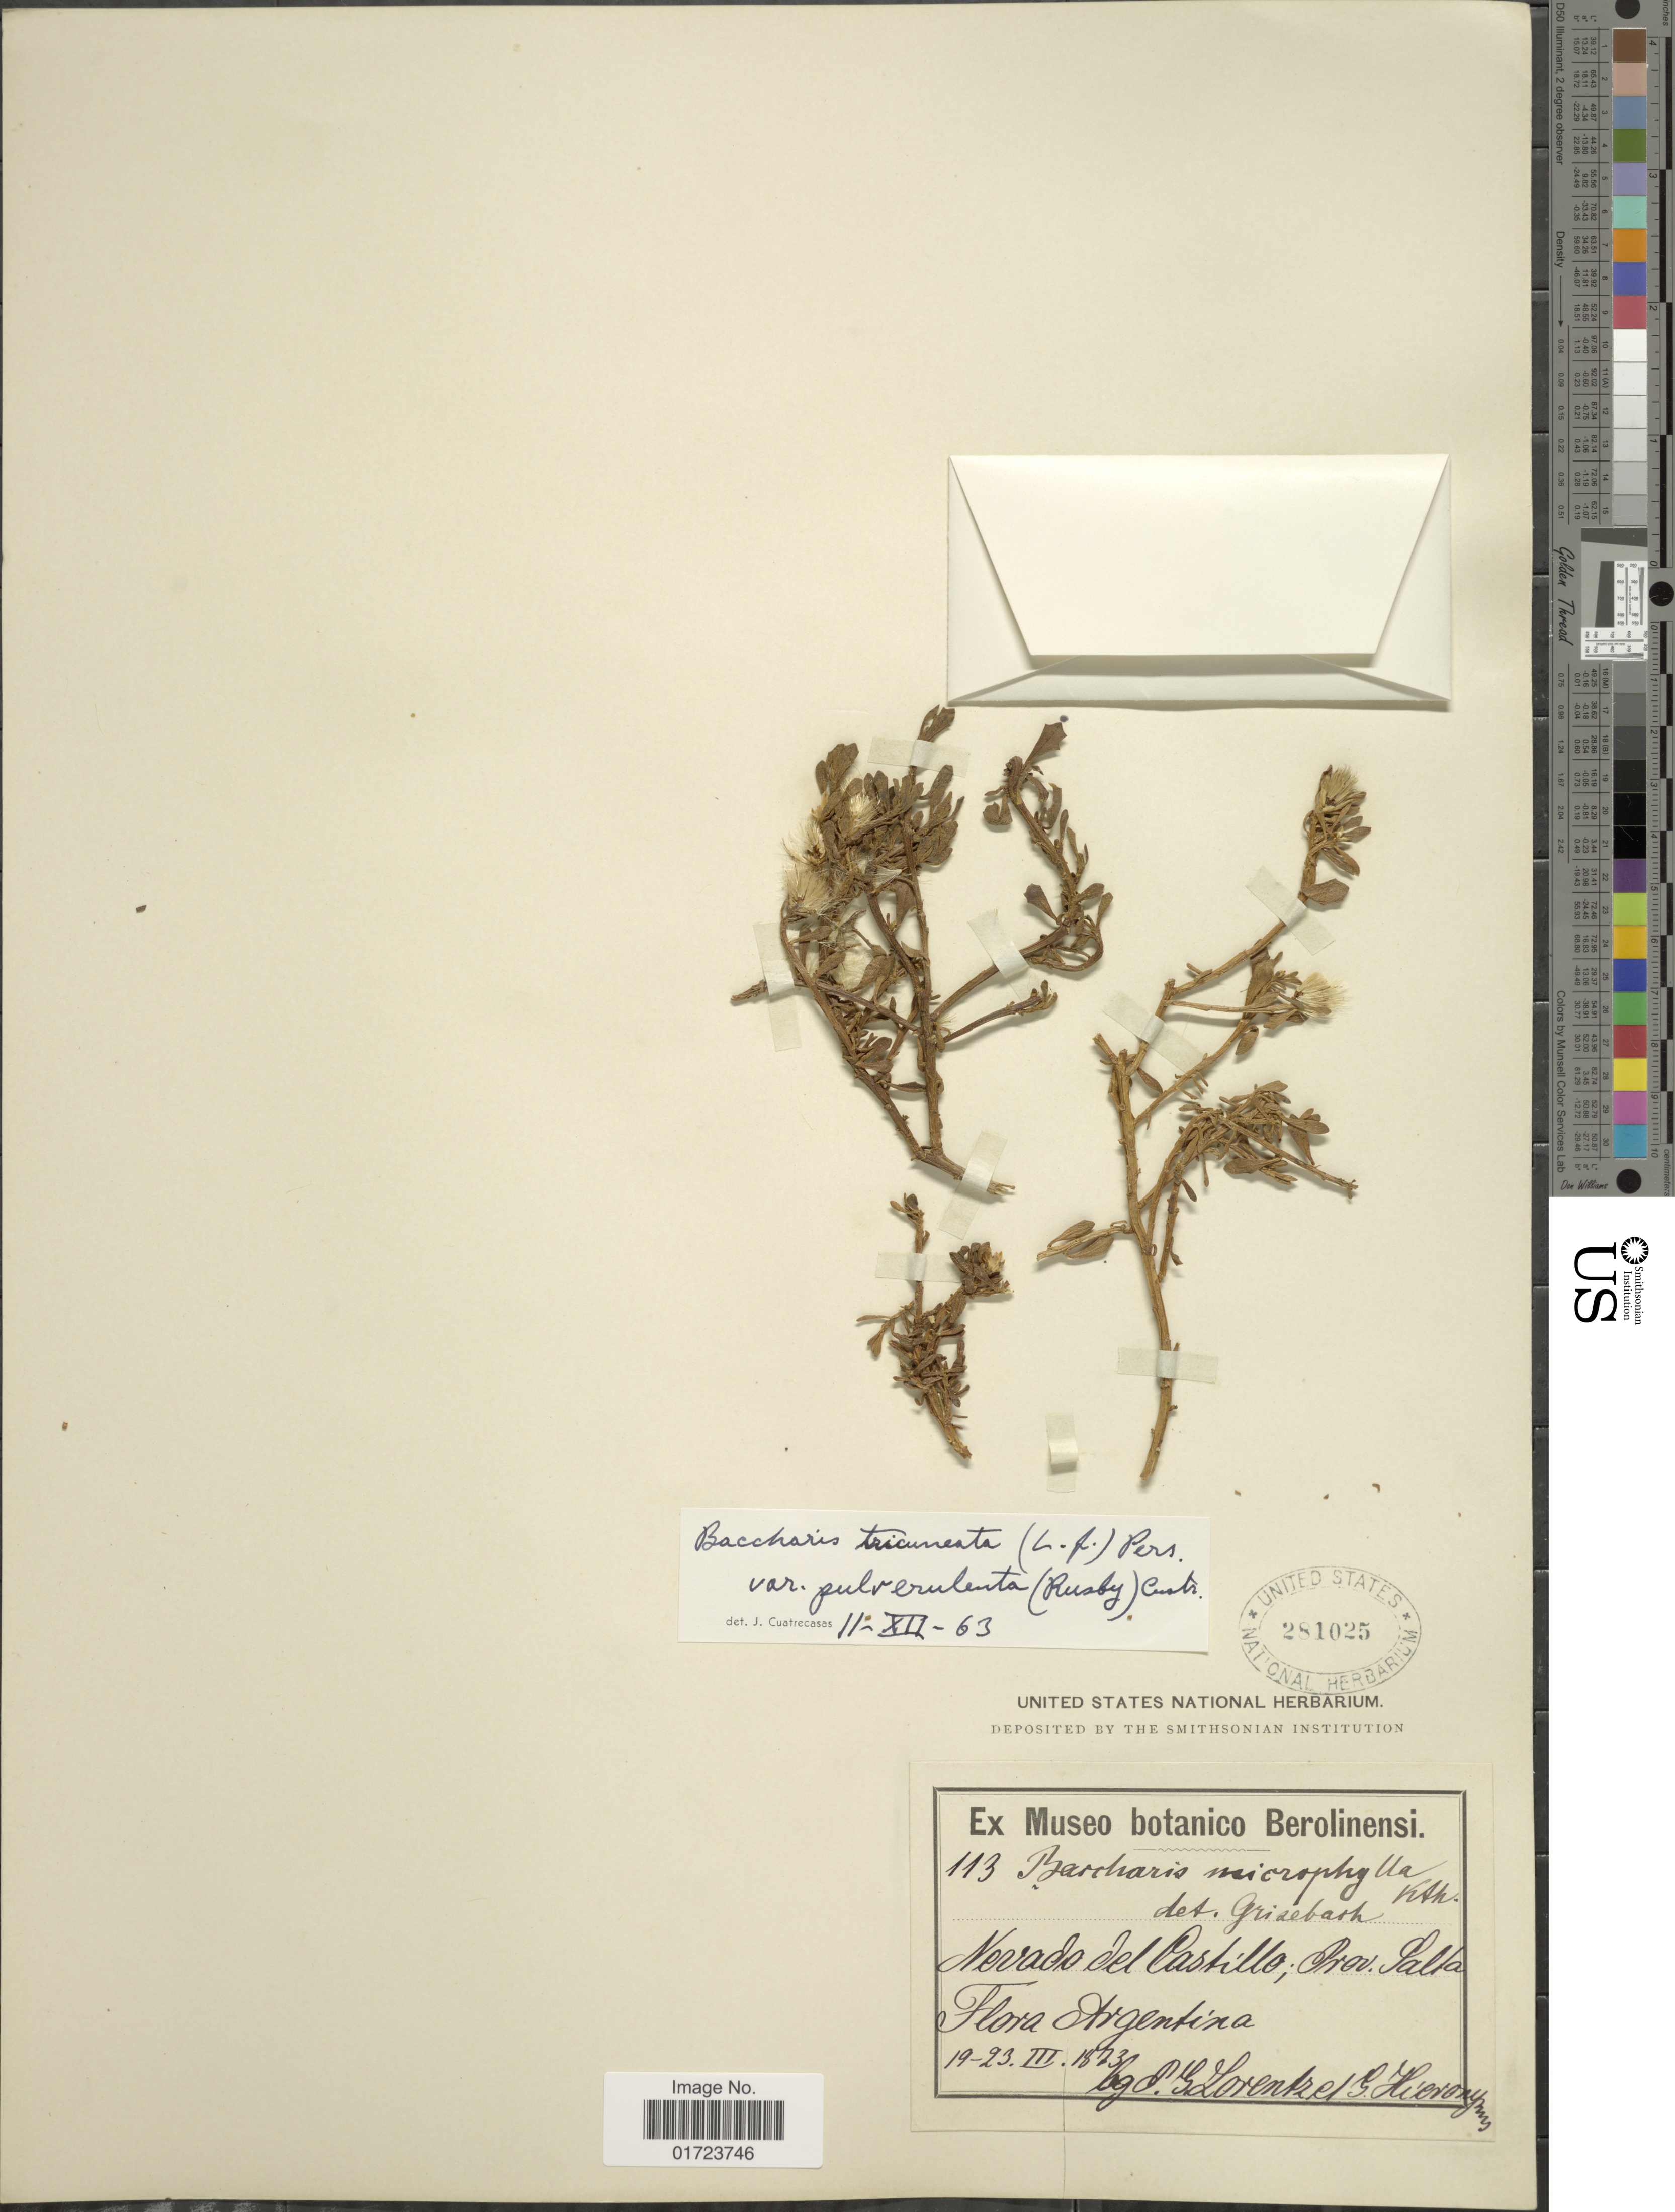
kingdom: Plantae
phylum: Tracheophyta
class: Magnoliopsida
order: Asterales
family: Asteraceae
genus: Baccharis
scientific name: Baccharis tricuneata var. pulverulenta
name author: (L. f.) Pers.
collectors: P. G. Lorentz & G. H. Hieronymus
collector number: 113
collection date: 1873-03-19/1873-03-23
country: Argentina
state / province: Salta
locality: Nevado del Castillo; Prov. Salta.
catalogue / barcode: US 281025